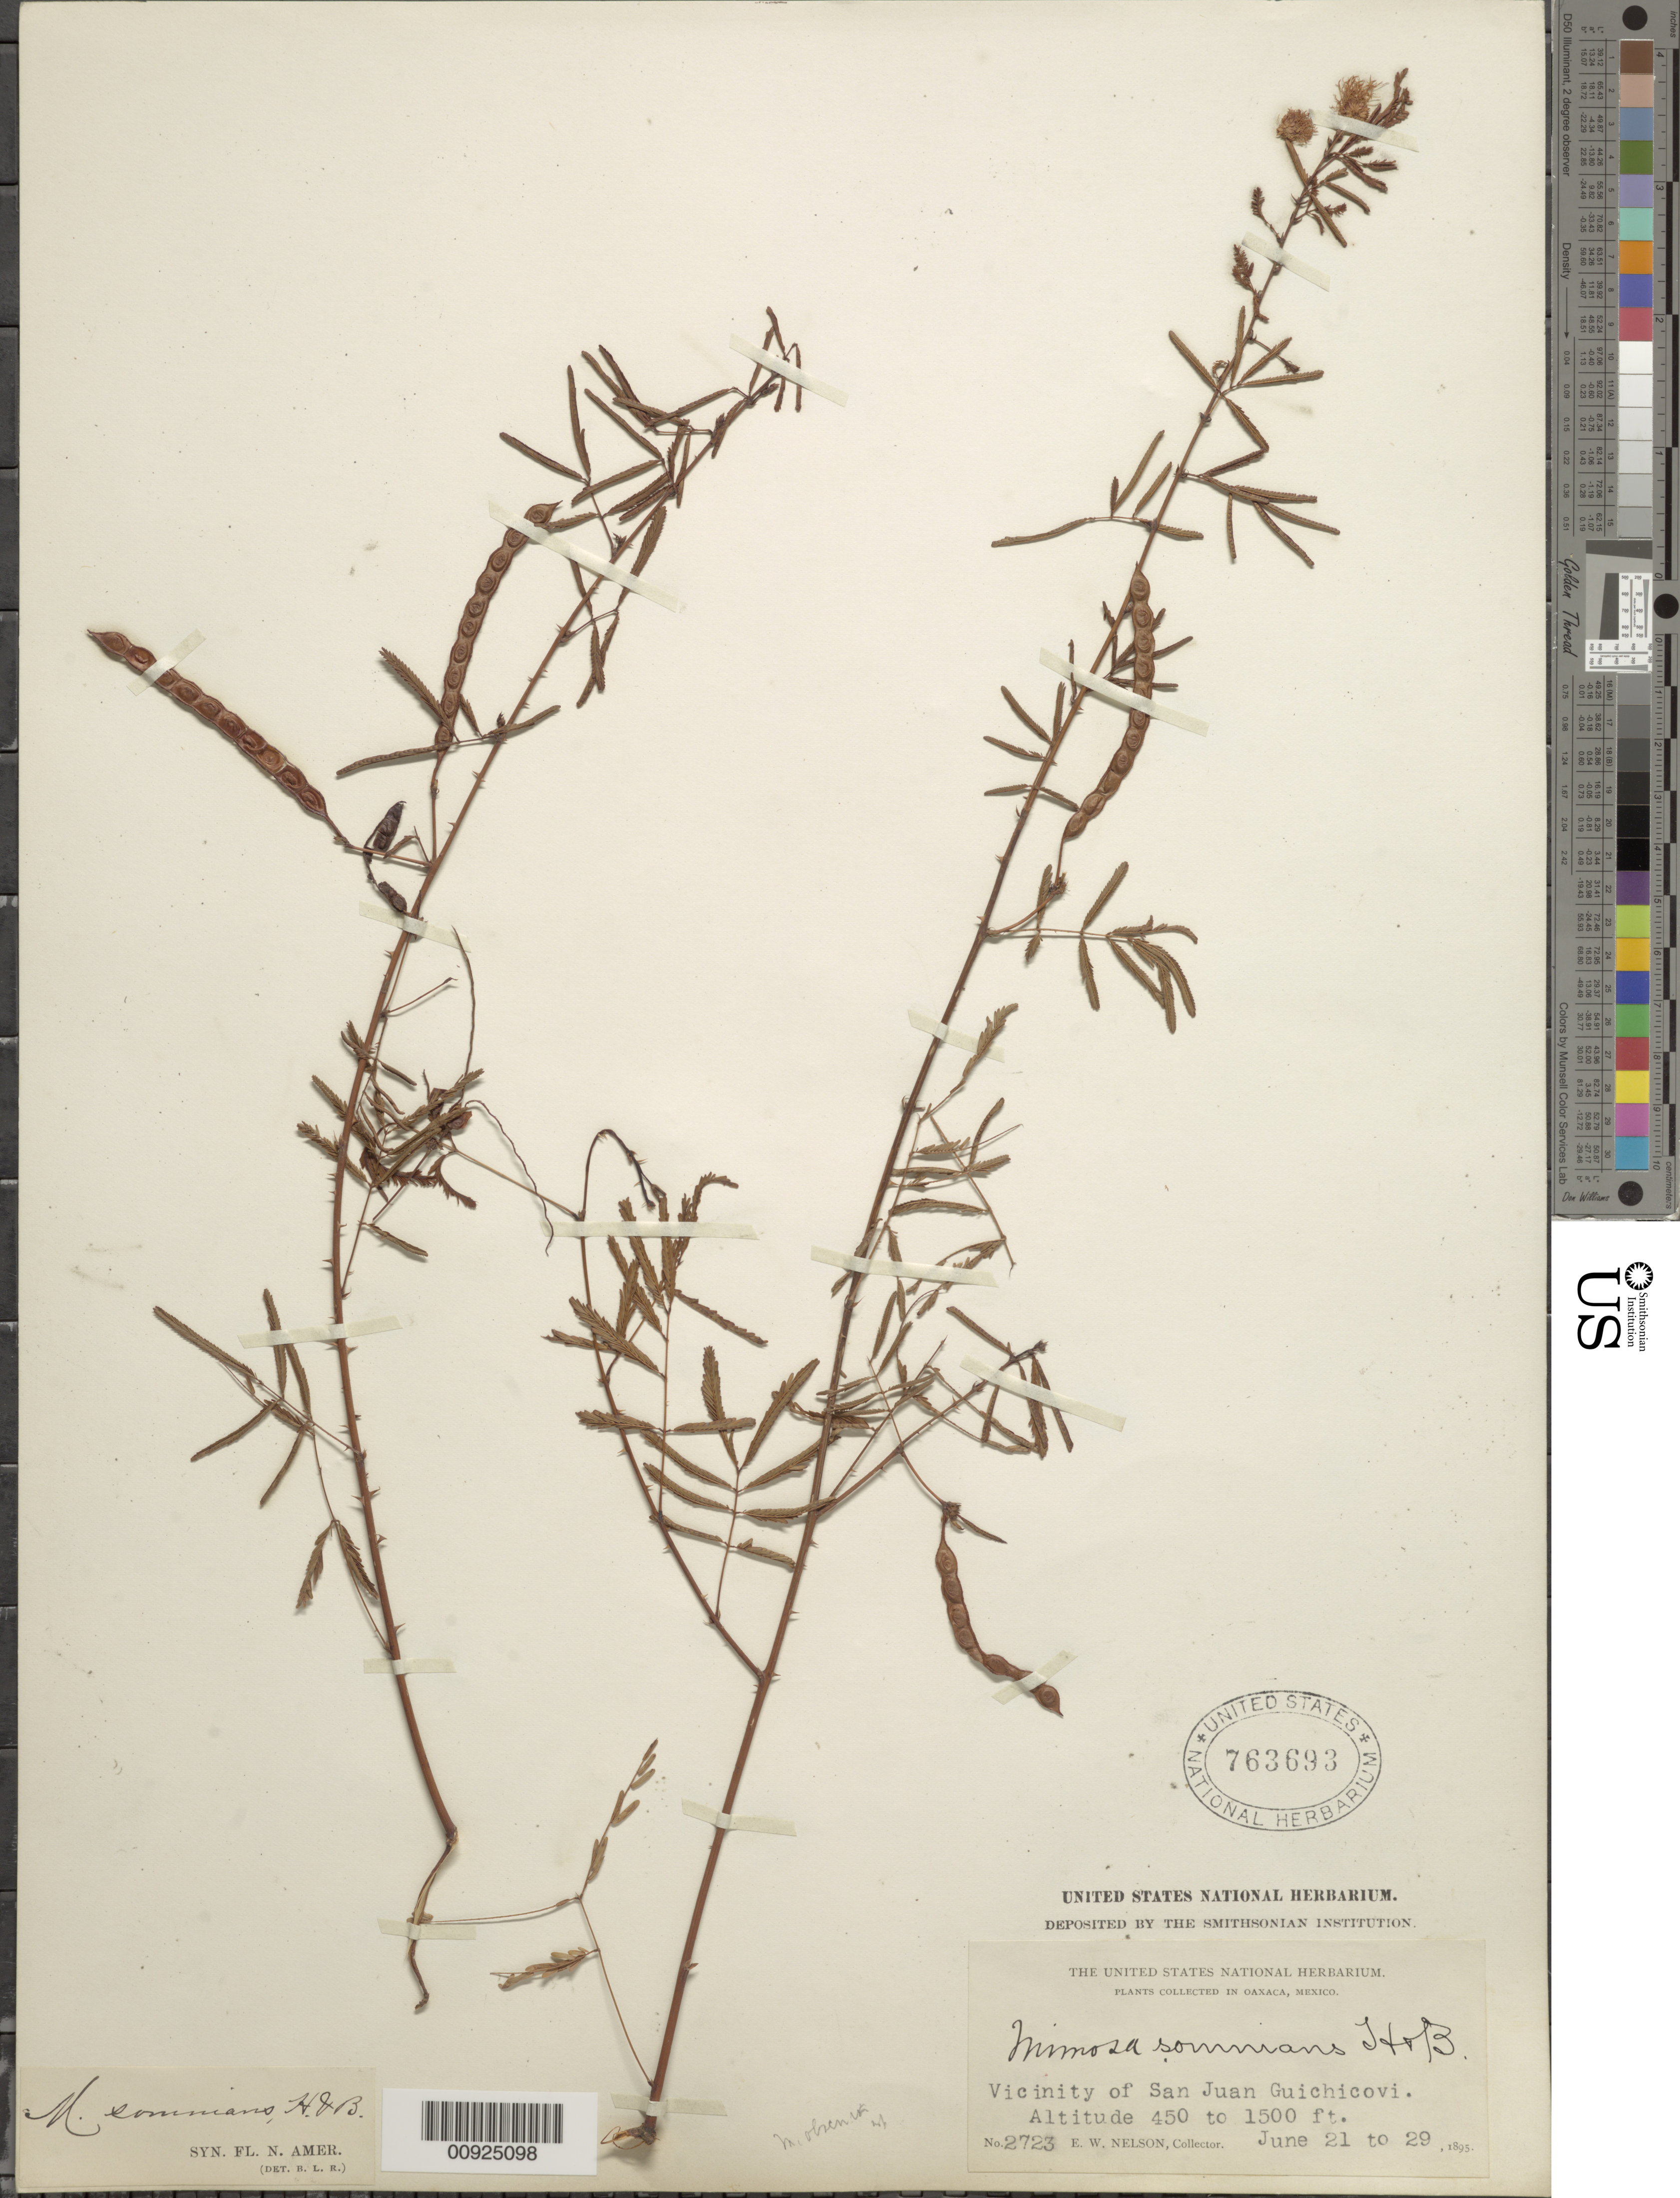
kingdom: Plantae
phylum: Tracheophyta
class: Magnoliopsida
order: Fabales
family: Fabaceae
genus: Mimosa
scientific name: Mimosa somnians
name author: Humb. & Bonpl. ex Willd.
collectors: E. W. Nelson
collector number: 2723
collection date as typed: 21 Jun 1895 to 29 Jun 1895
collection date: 1895-06-21/1895-06-29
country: Mexico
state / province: Oaxaca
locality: Vicinity of San Juan Guichicovi.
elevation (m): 137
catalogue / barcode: US 763693